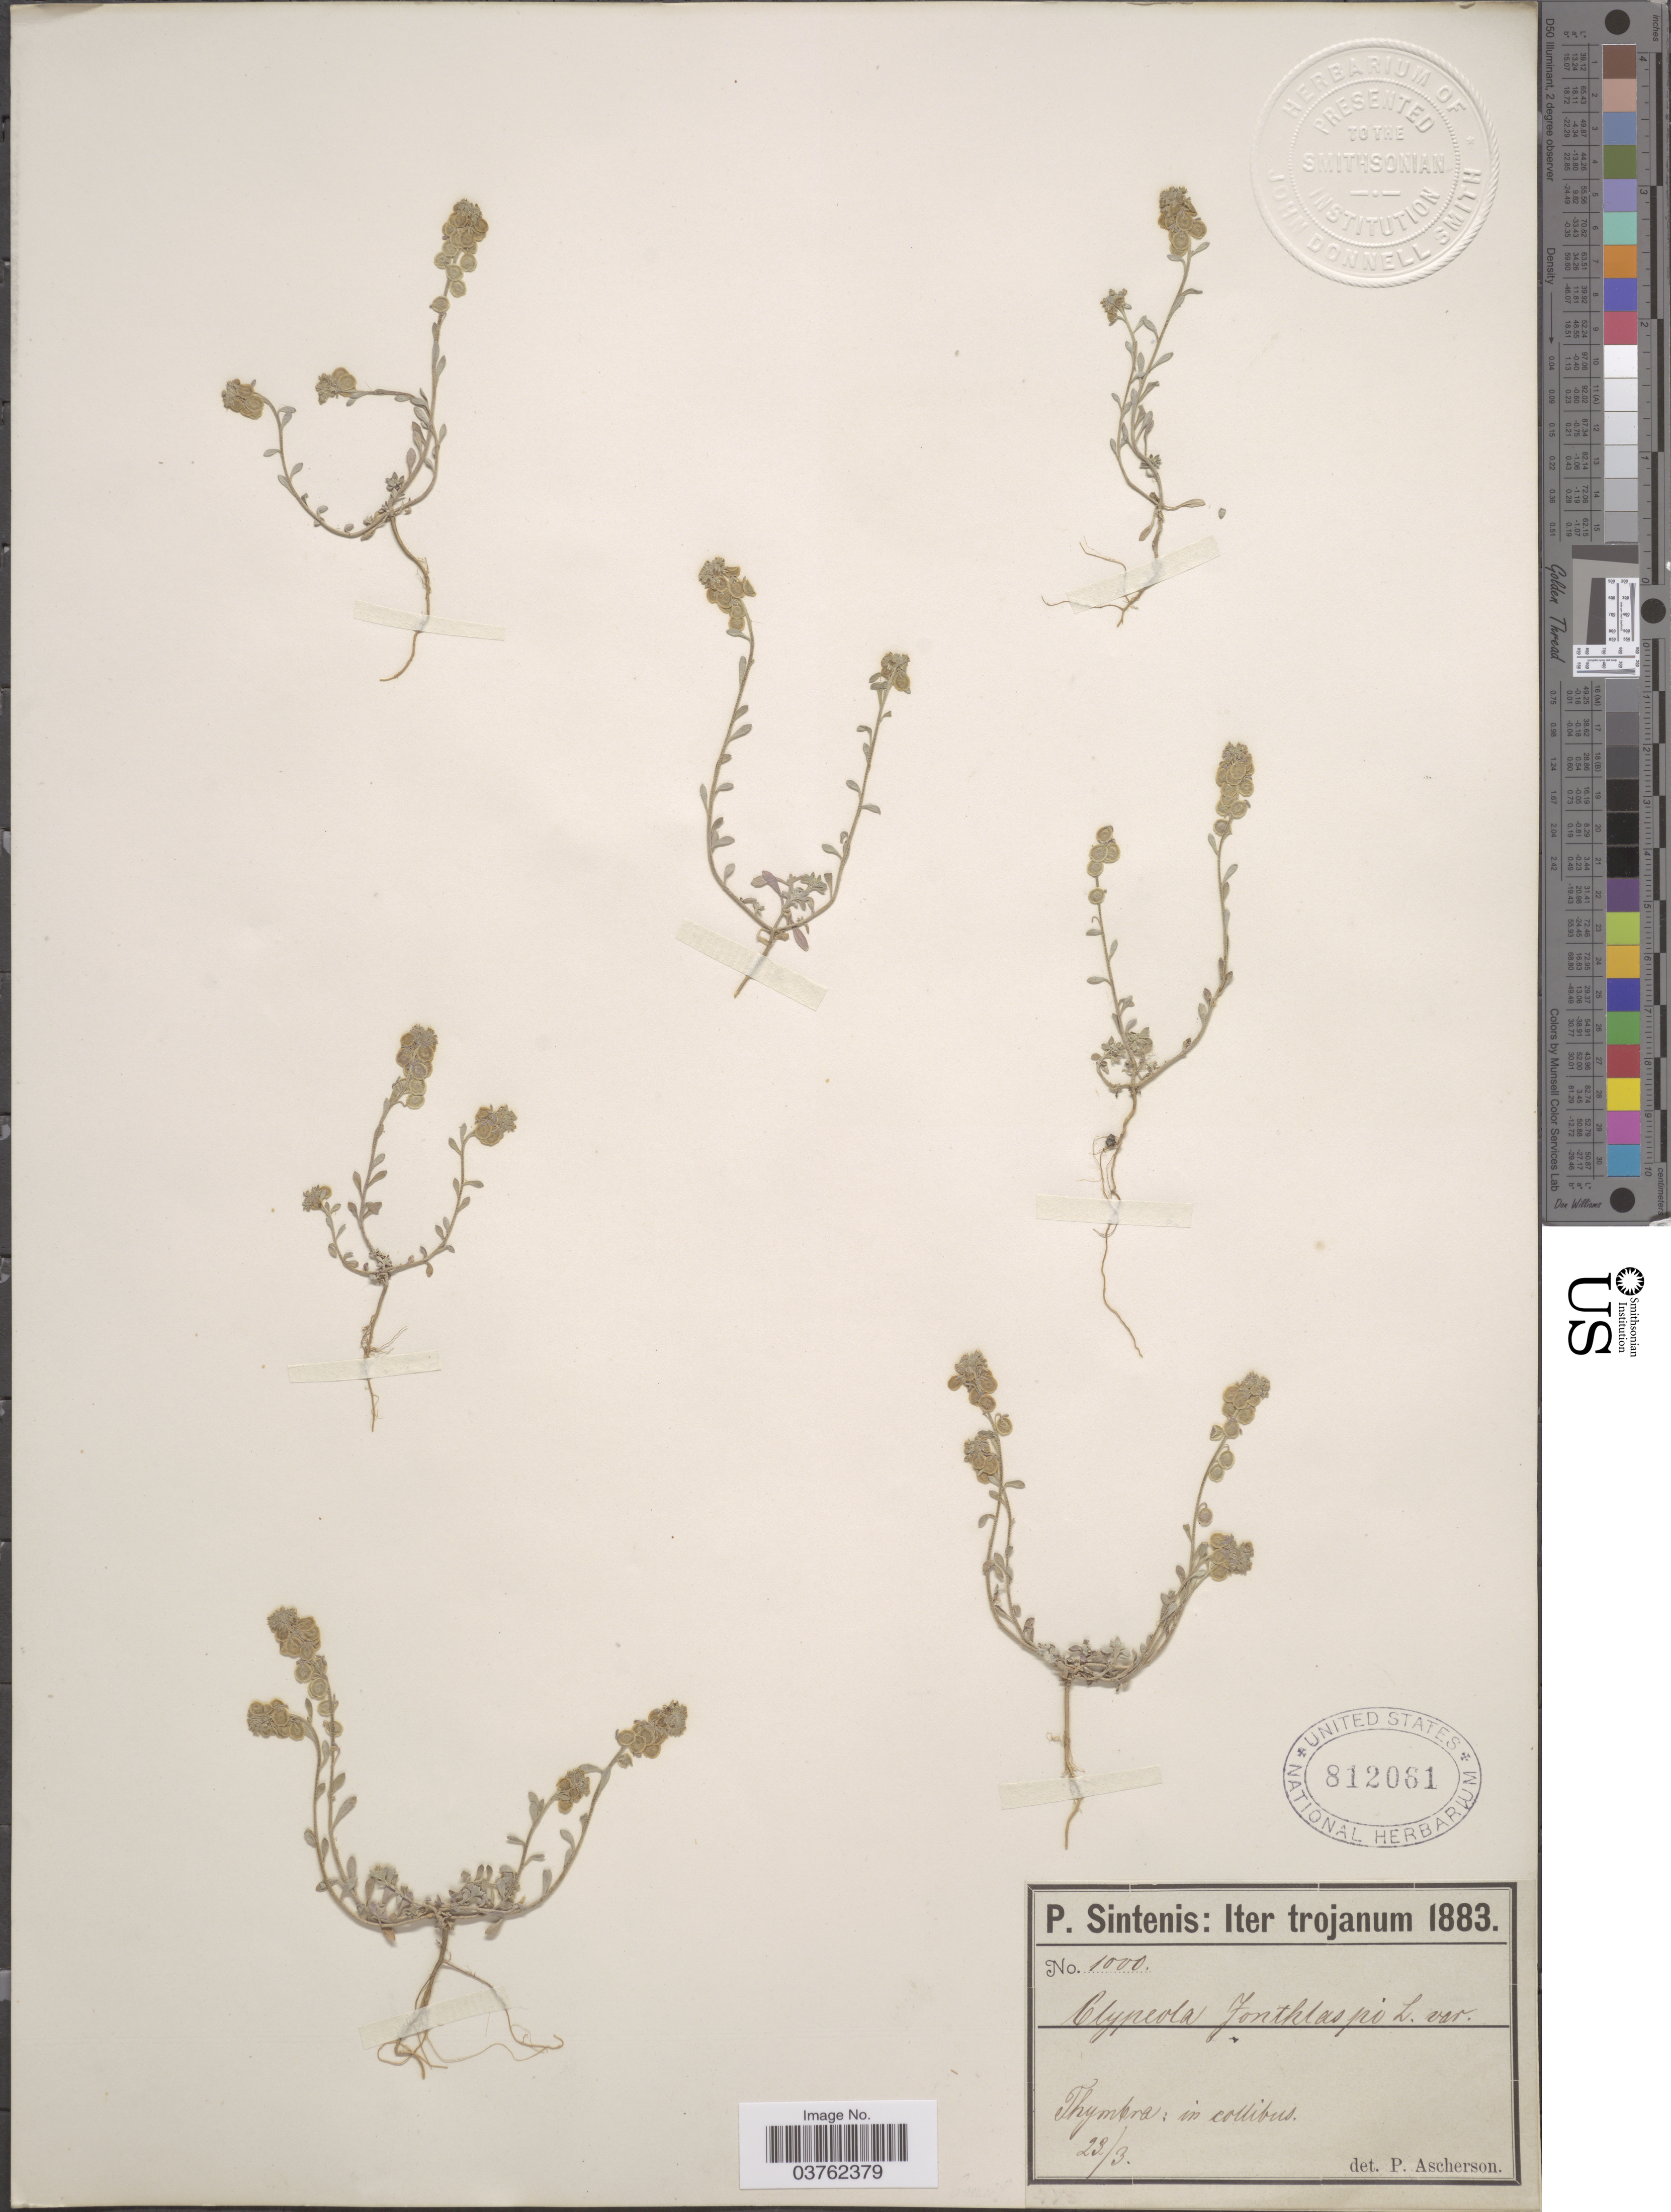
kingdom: Plantae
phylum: Tracheophyta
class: Magnoliopsida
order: Brassicales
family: Brassicaceae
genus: Clypeola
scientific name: Clypeola jonthlaspi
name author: L.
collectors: P. Sintenis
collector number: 1000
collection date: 1883-03-23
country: Turkey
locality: Iter trojanum. Thymbra: in collibus.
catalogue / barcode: US 812061